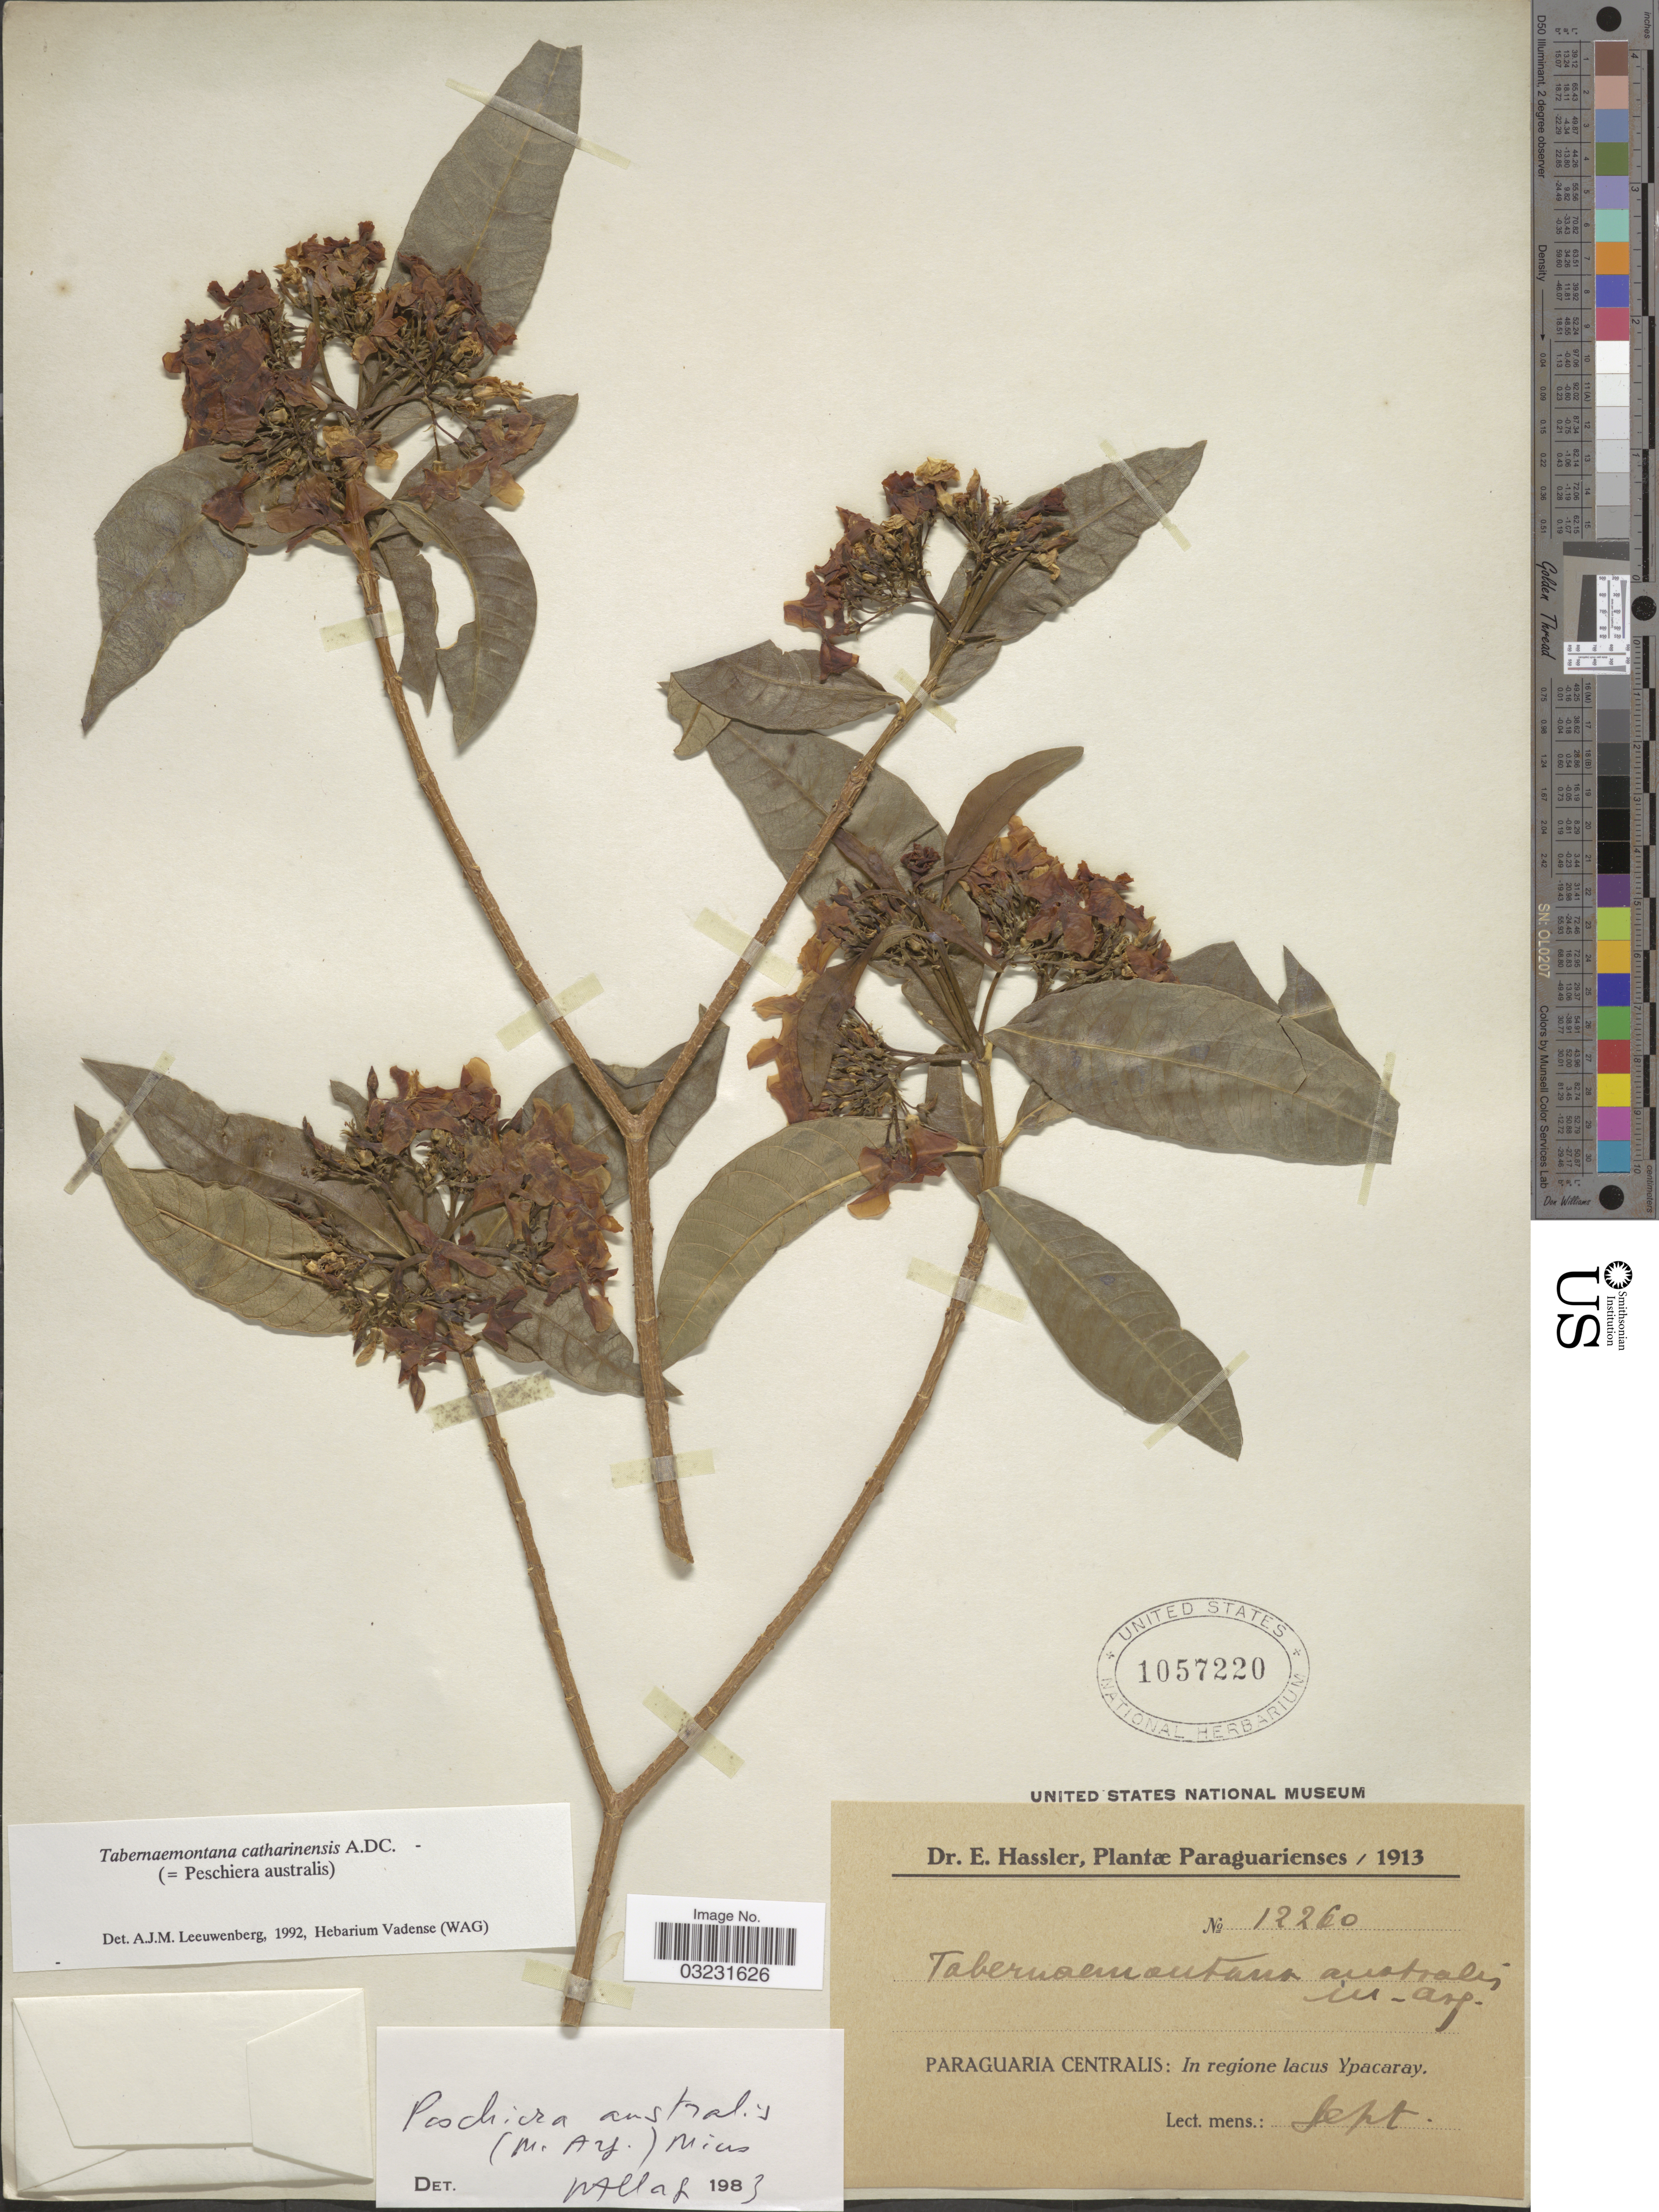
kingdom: Plantae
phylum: Tracheophyta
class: Magnoliopsida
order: Gentianales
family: Apocynaceae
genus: Tabernaemontana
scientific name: Tabernaemontana catharinensis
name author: A. DC.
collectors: E. Hassler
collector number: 12260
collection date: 1913-09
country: Paraguay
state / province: Paraguari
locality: Paraguarienses. Paraguaria Centralis: In regione lacus Ypacaray.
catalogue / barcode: US 1057220